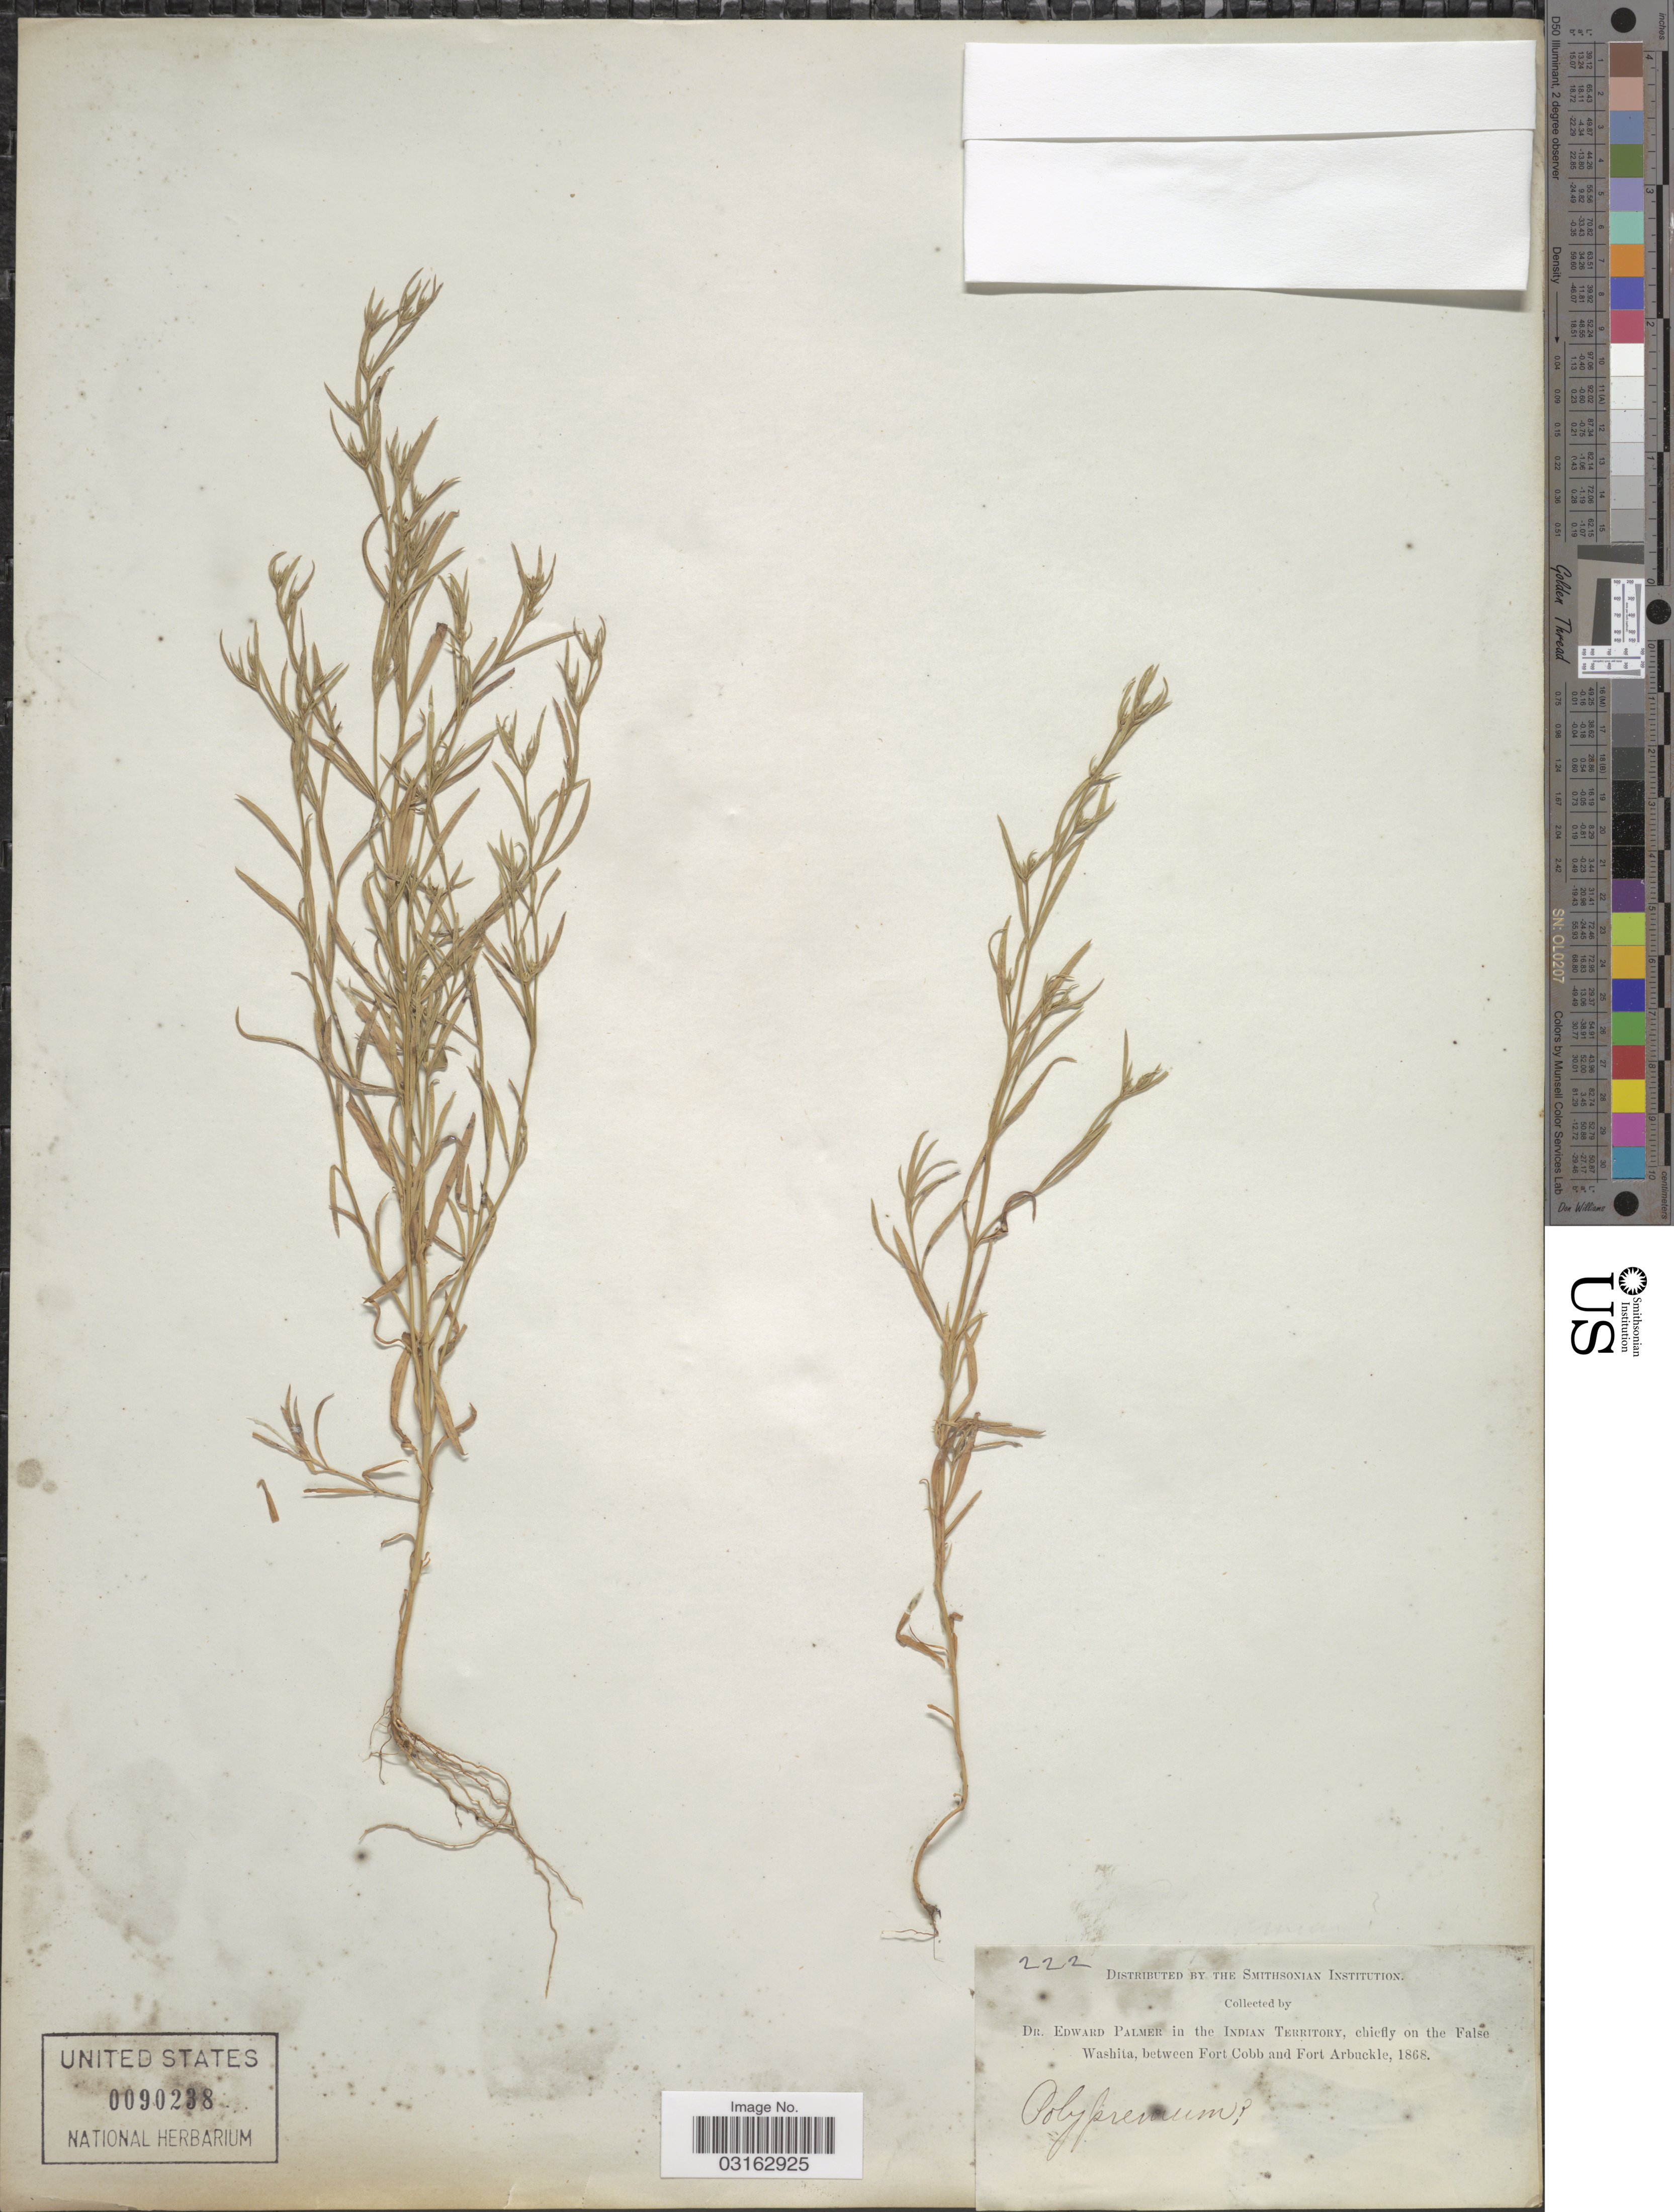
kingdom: Plantae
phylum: Tracheophyta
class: Magnoliopsida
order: Lamiales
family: Tetrachondraceae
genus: Polypremum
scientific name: Polypremum procumbens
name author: L.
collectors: E. Palmer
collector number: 222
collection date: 1868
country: United States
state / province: Oklahoma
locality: In the Indian Territory, chiefly on the False Washita, between Fort Cobb and Fort Arbuckle.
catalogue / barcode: US 90238